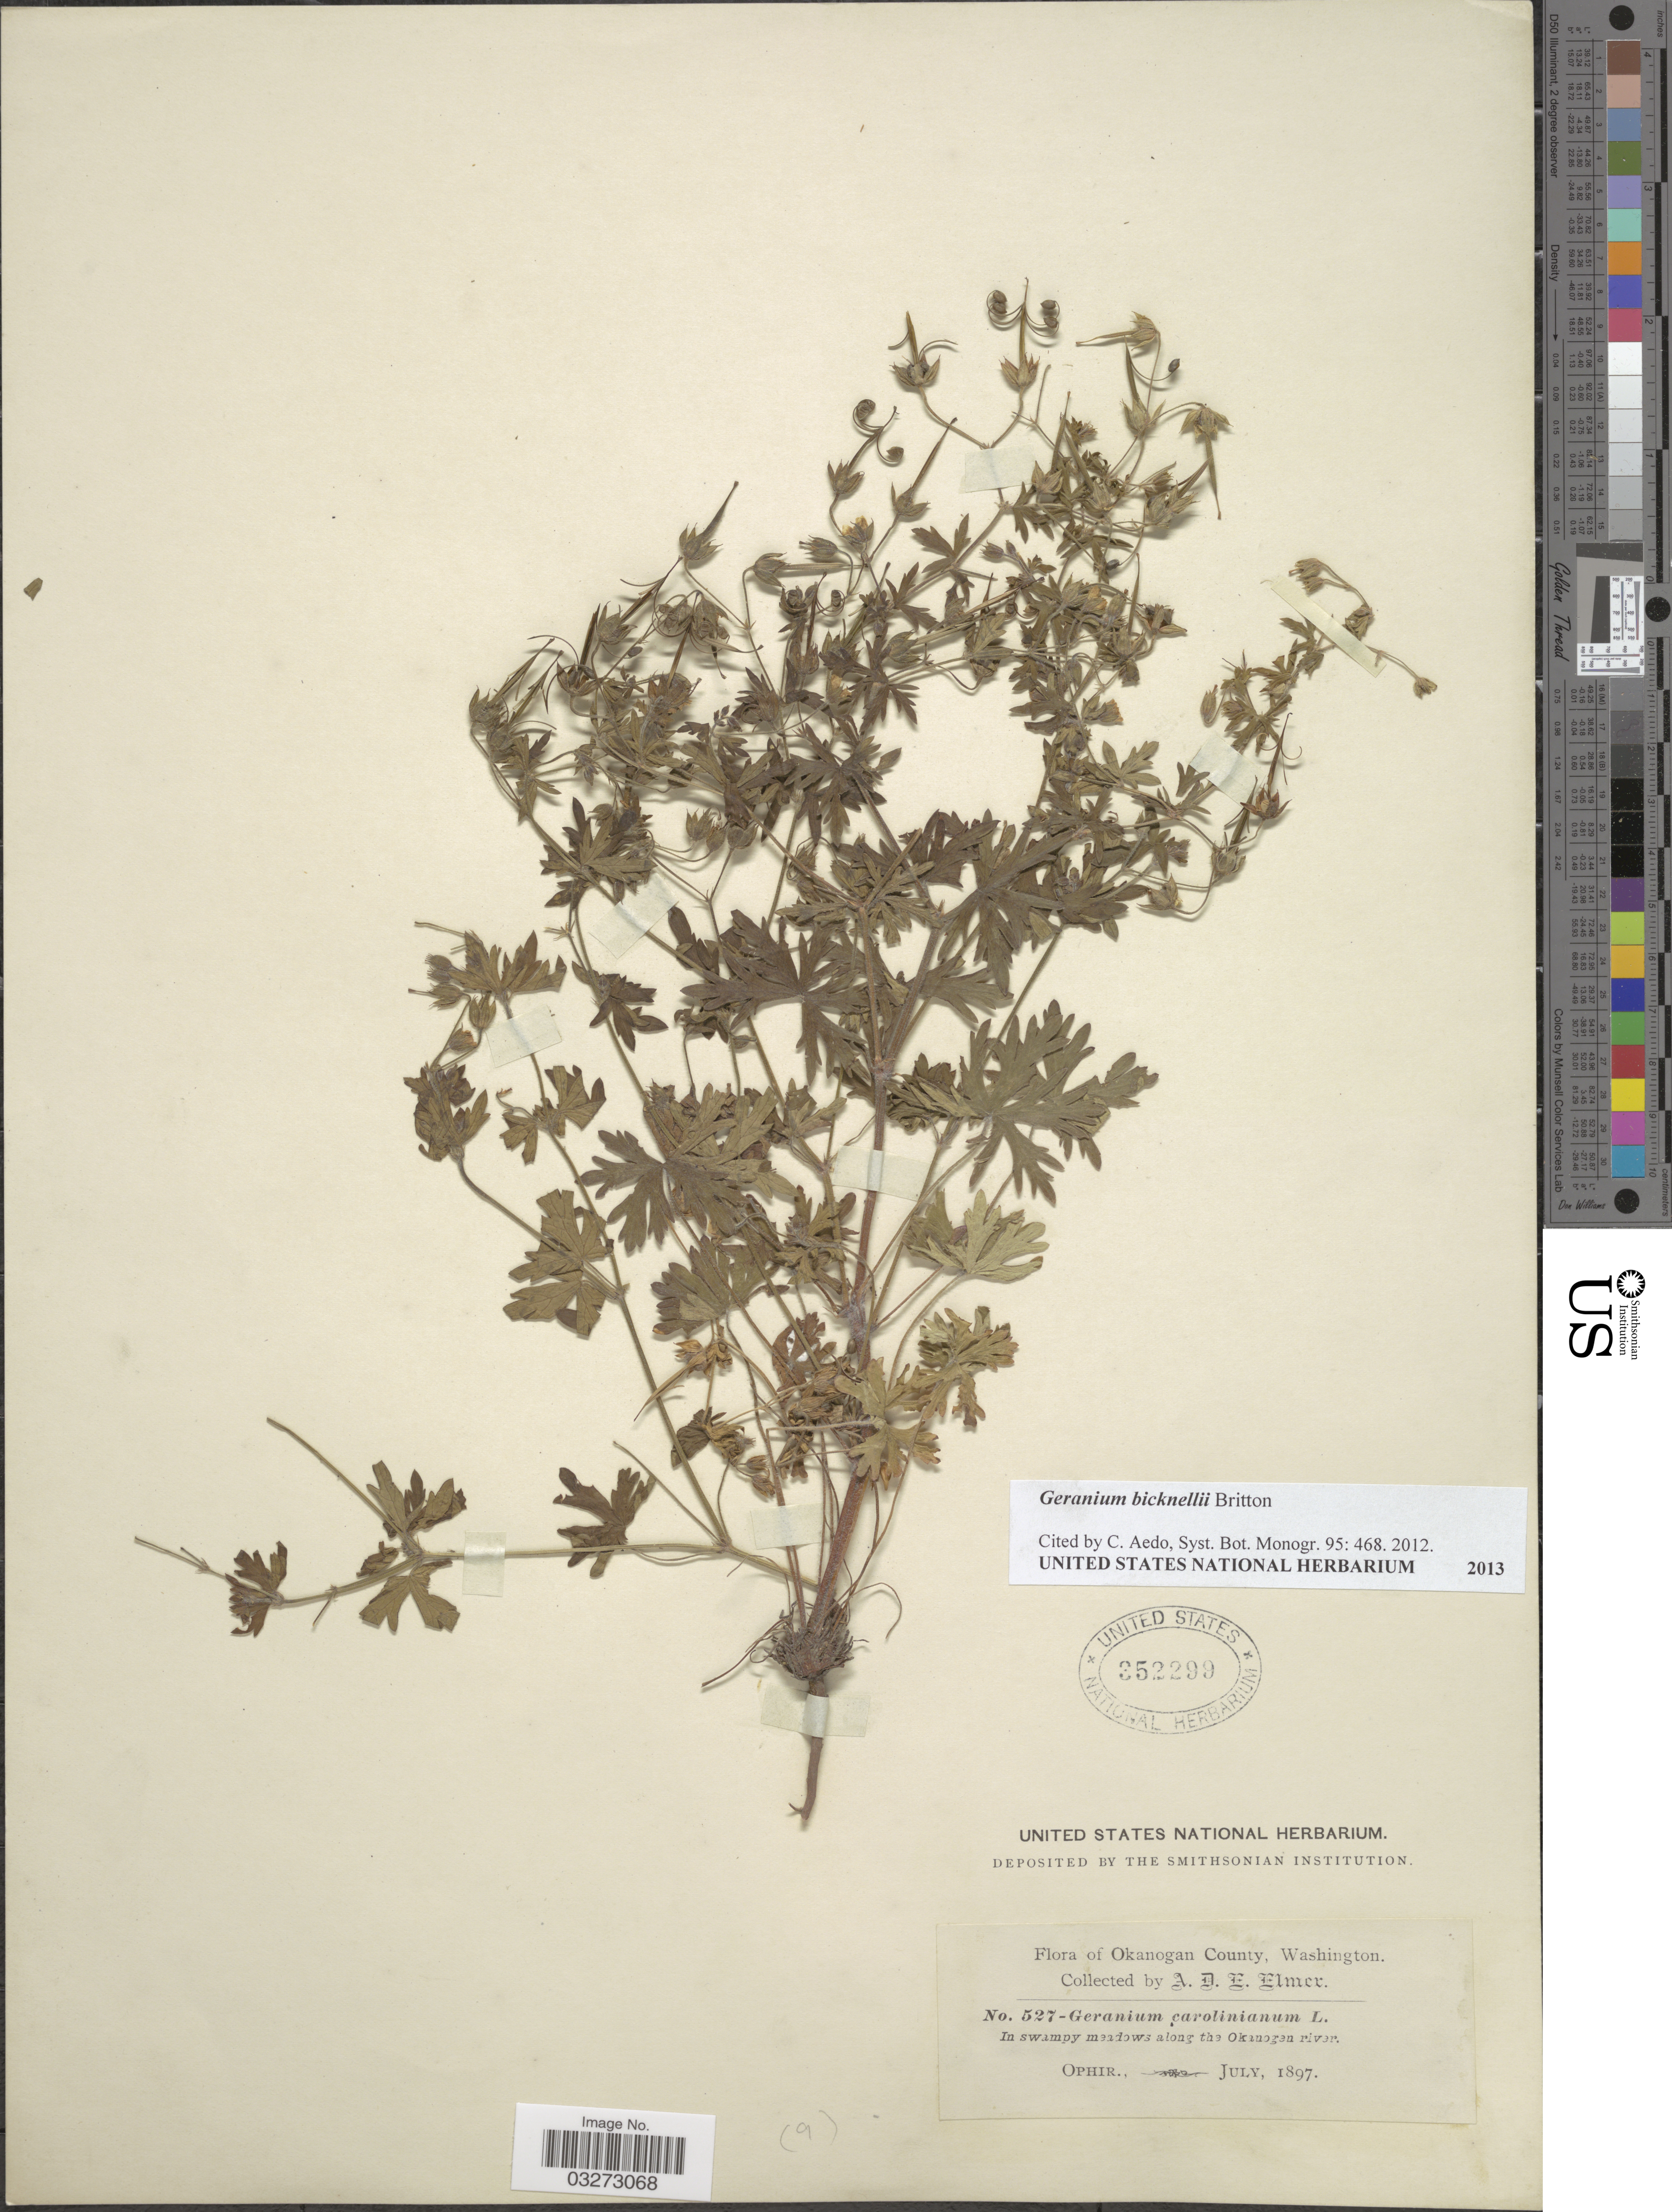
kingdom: Plantae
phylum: Tracheophyta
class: Magnoliopsida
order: Geraniales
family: Geraniaceae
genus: Geranium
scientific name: Geranium bicknellii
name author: Britton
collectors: A. D. E. Elmer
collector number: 527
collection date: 1897-07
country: United States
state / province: Washington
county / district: Okanogan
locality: Okanogan County, In swampy meadows along the Okanogan river. Ophir.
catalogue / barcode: US 352299